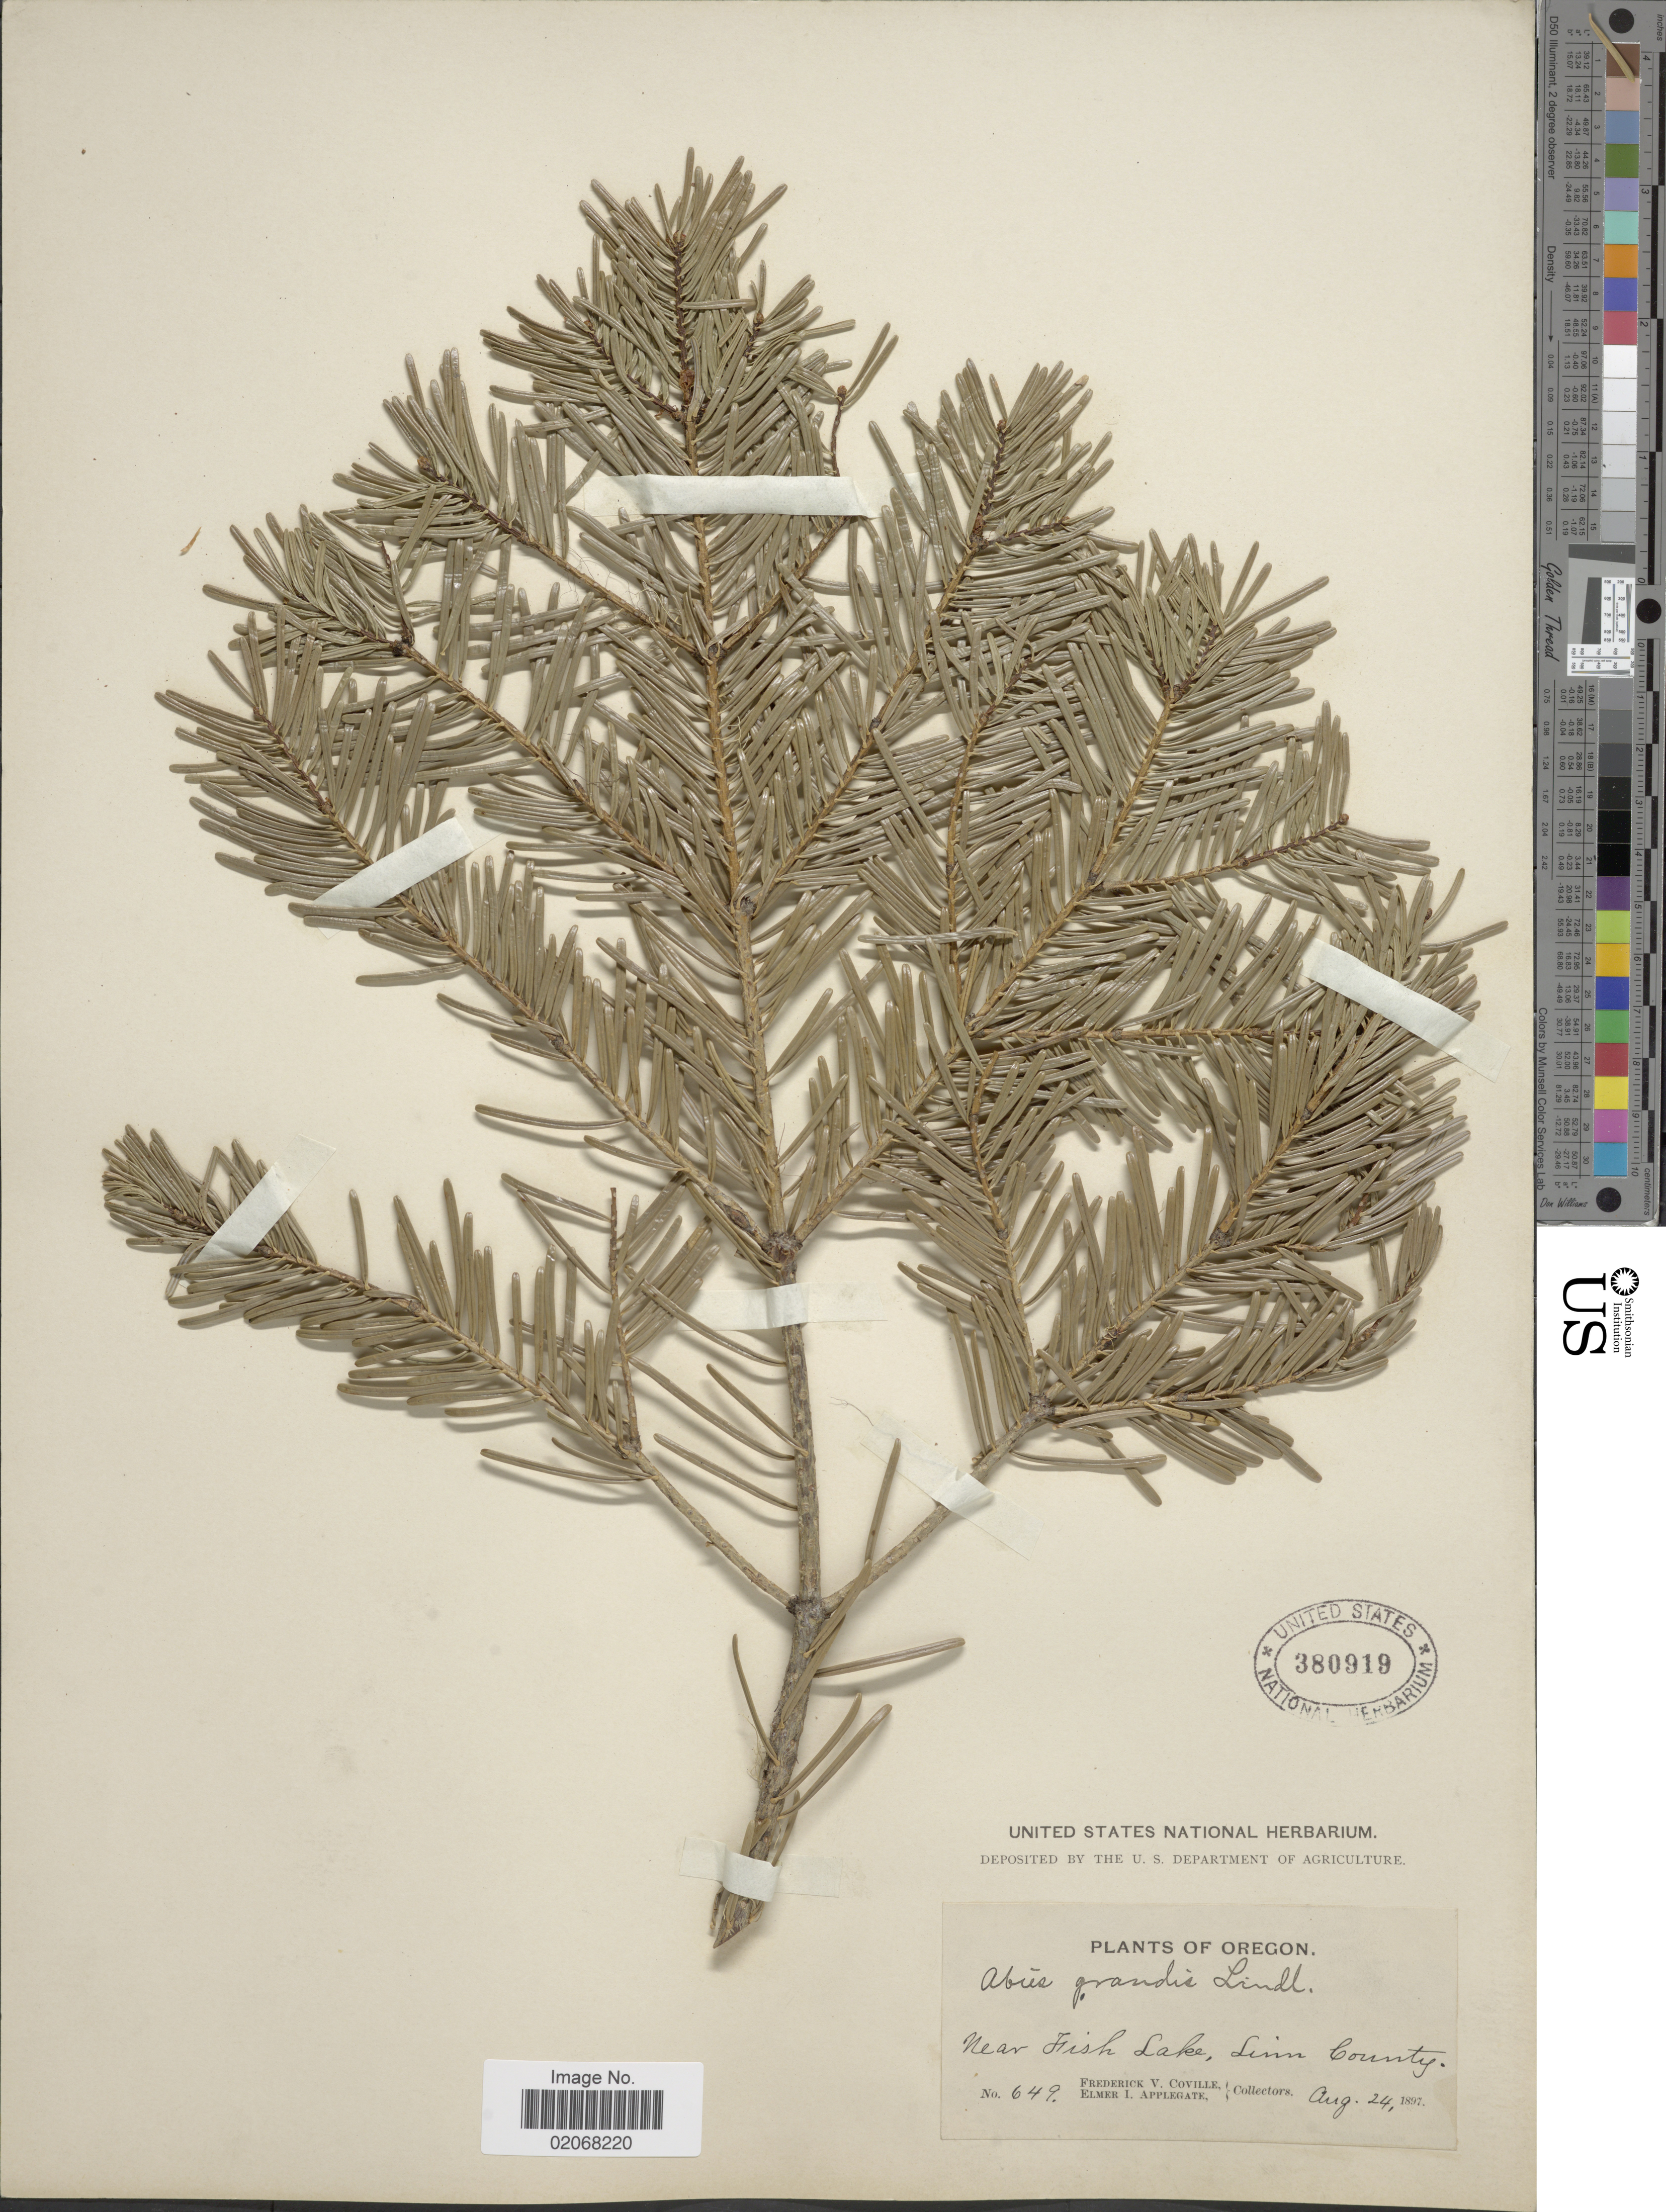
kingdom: Plantae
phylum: Tracheophyta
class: Pinopsida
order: Pinales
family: Pinaceae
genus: Abies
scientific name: Abies grandis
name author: (Douglas ex D. Don) Lindl.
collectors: F. V. Coville & E. I. Applegate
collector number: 649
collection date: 1897-08-24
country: United States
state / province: Oregon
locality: Near Fish Lake, Lin County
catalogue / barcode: US 380919